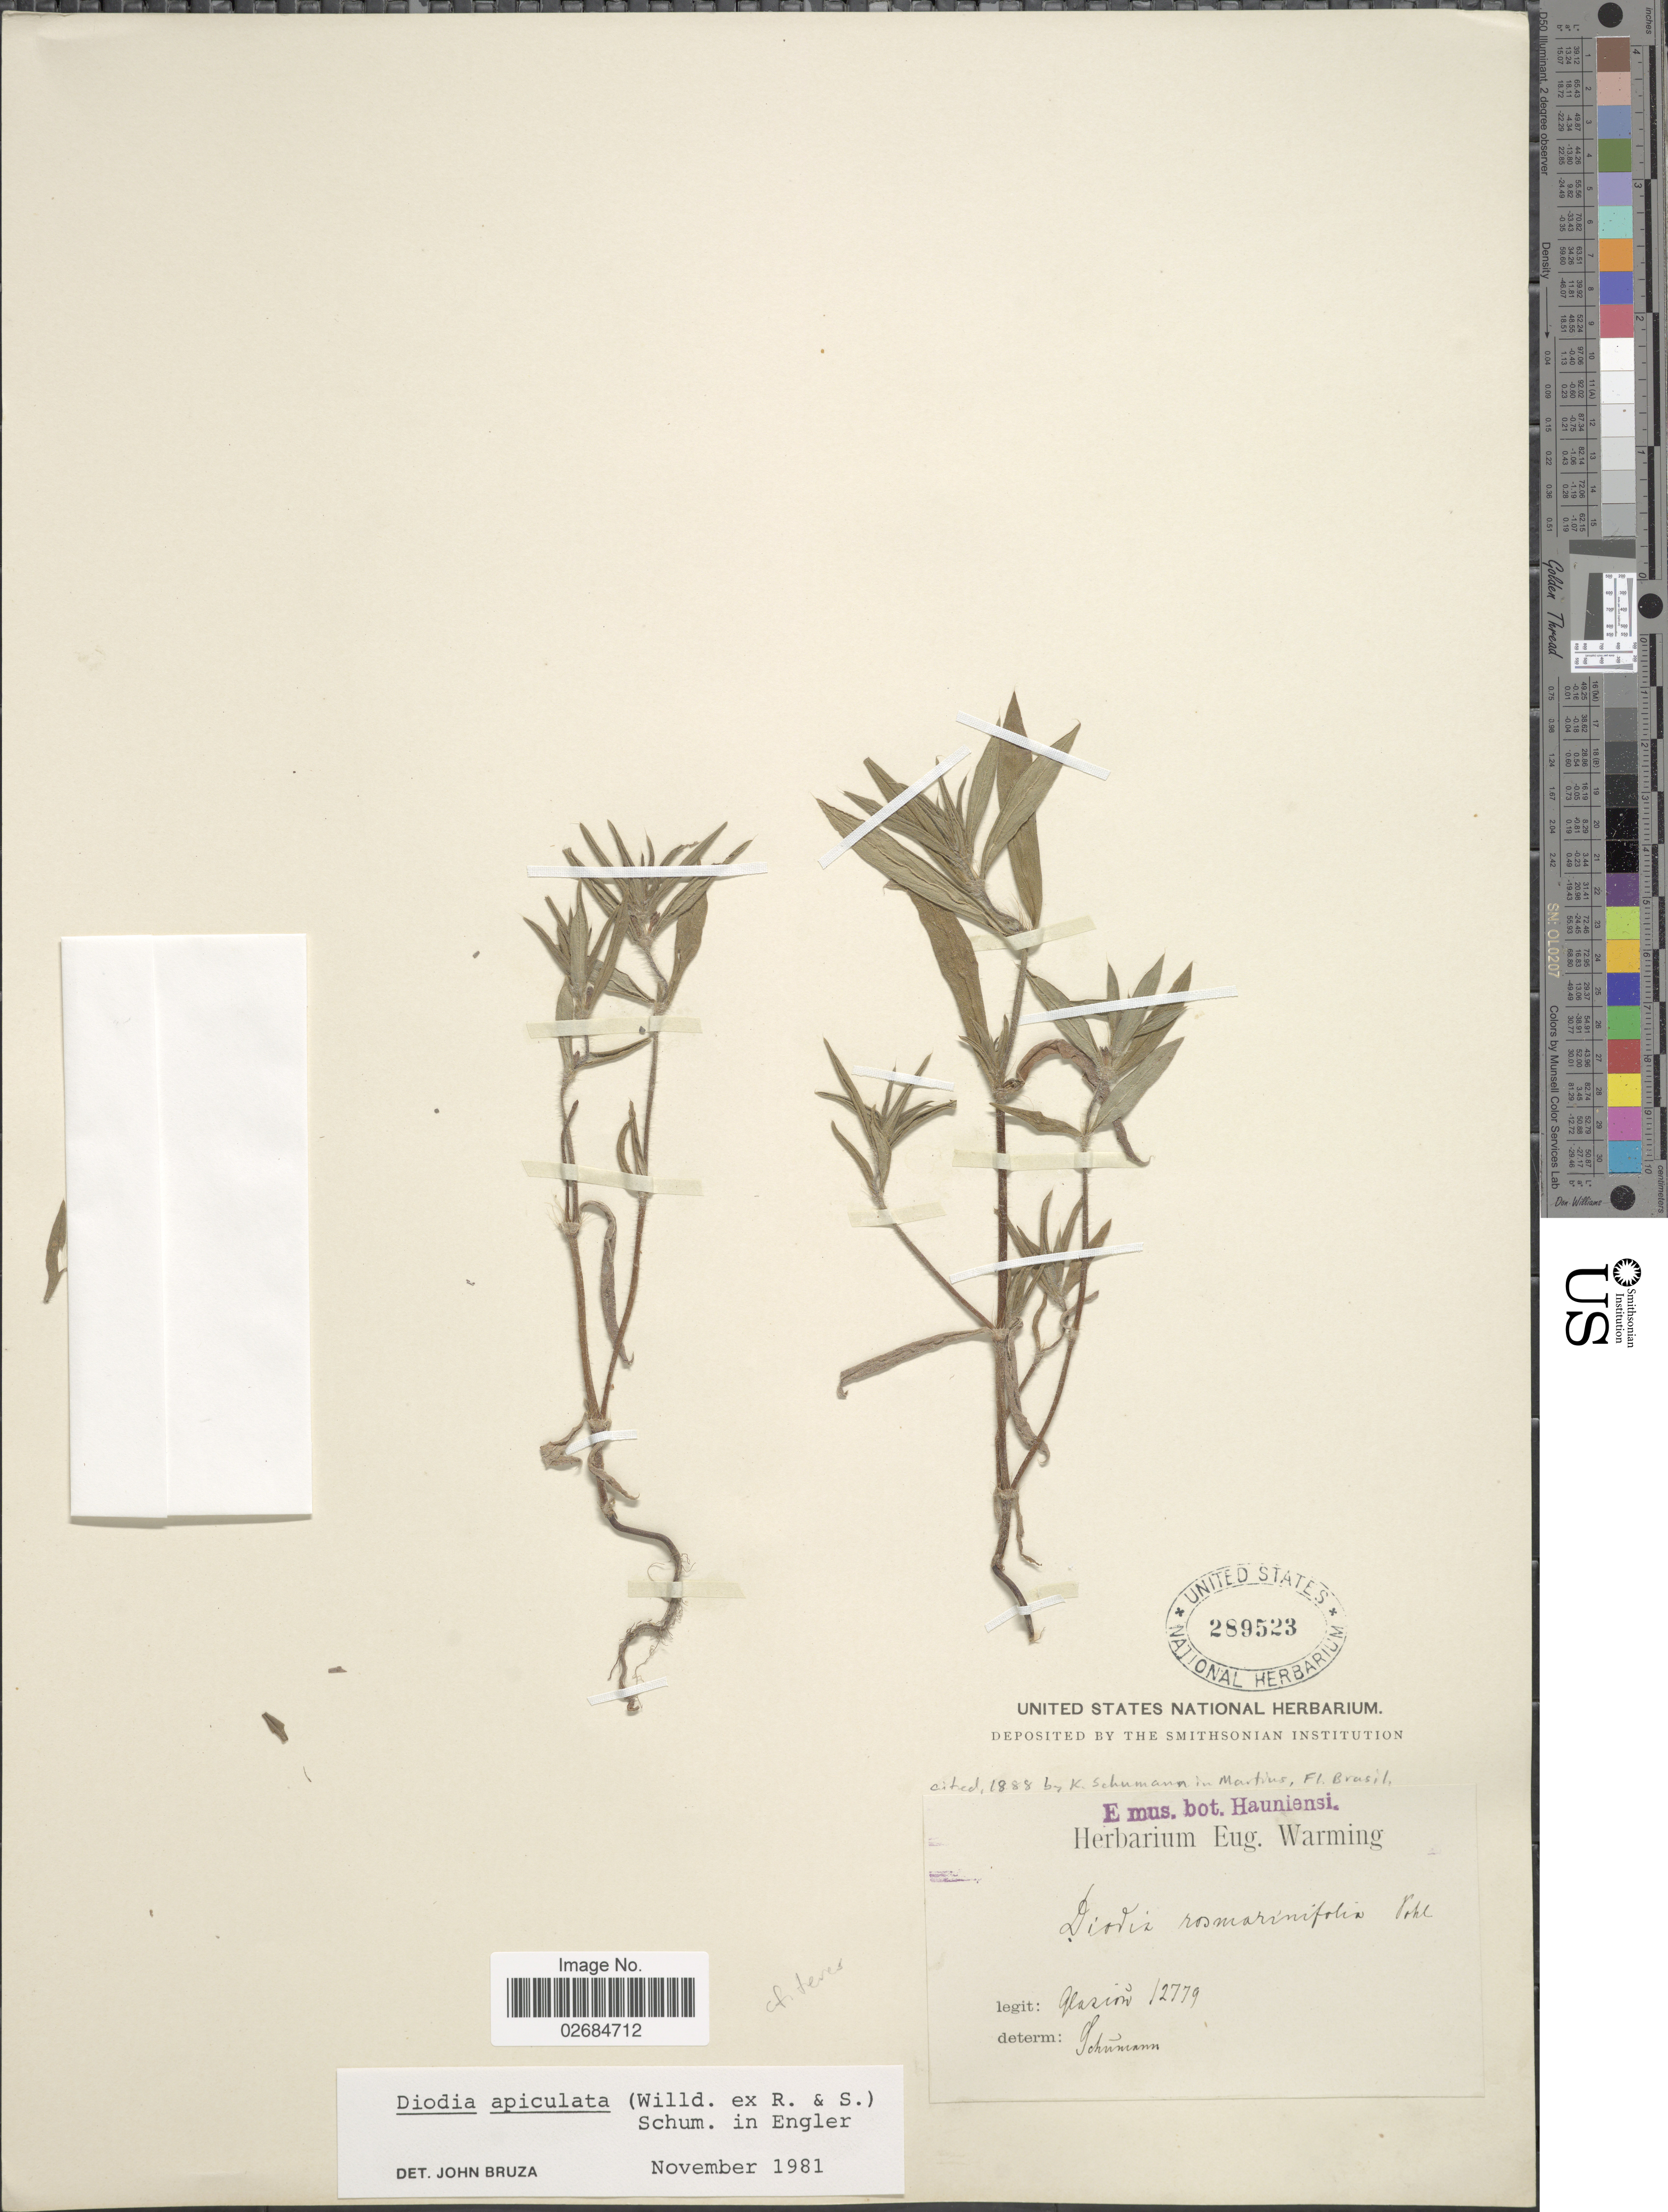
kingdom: Plantae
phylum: Tracheophyta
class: Magnoliopsida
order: Gentianales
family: Rubiaceae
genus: Diodia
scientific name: Diodia apiculata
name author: (Willd. ex Roem. & Schult.) K. Schum.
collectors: Glaziou, --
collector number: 12779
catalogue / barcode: US 289523